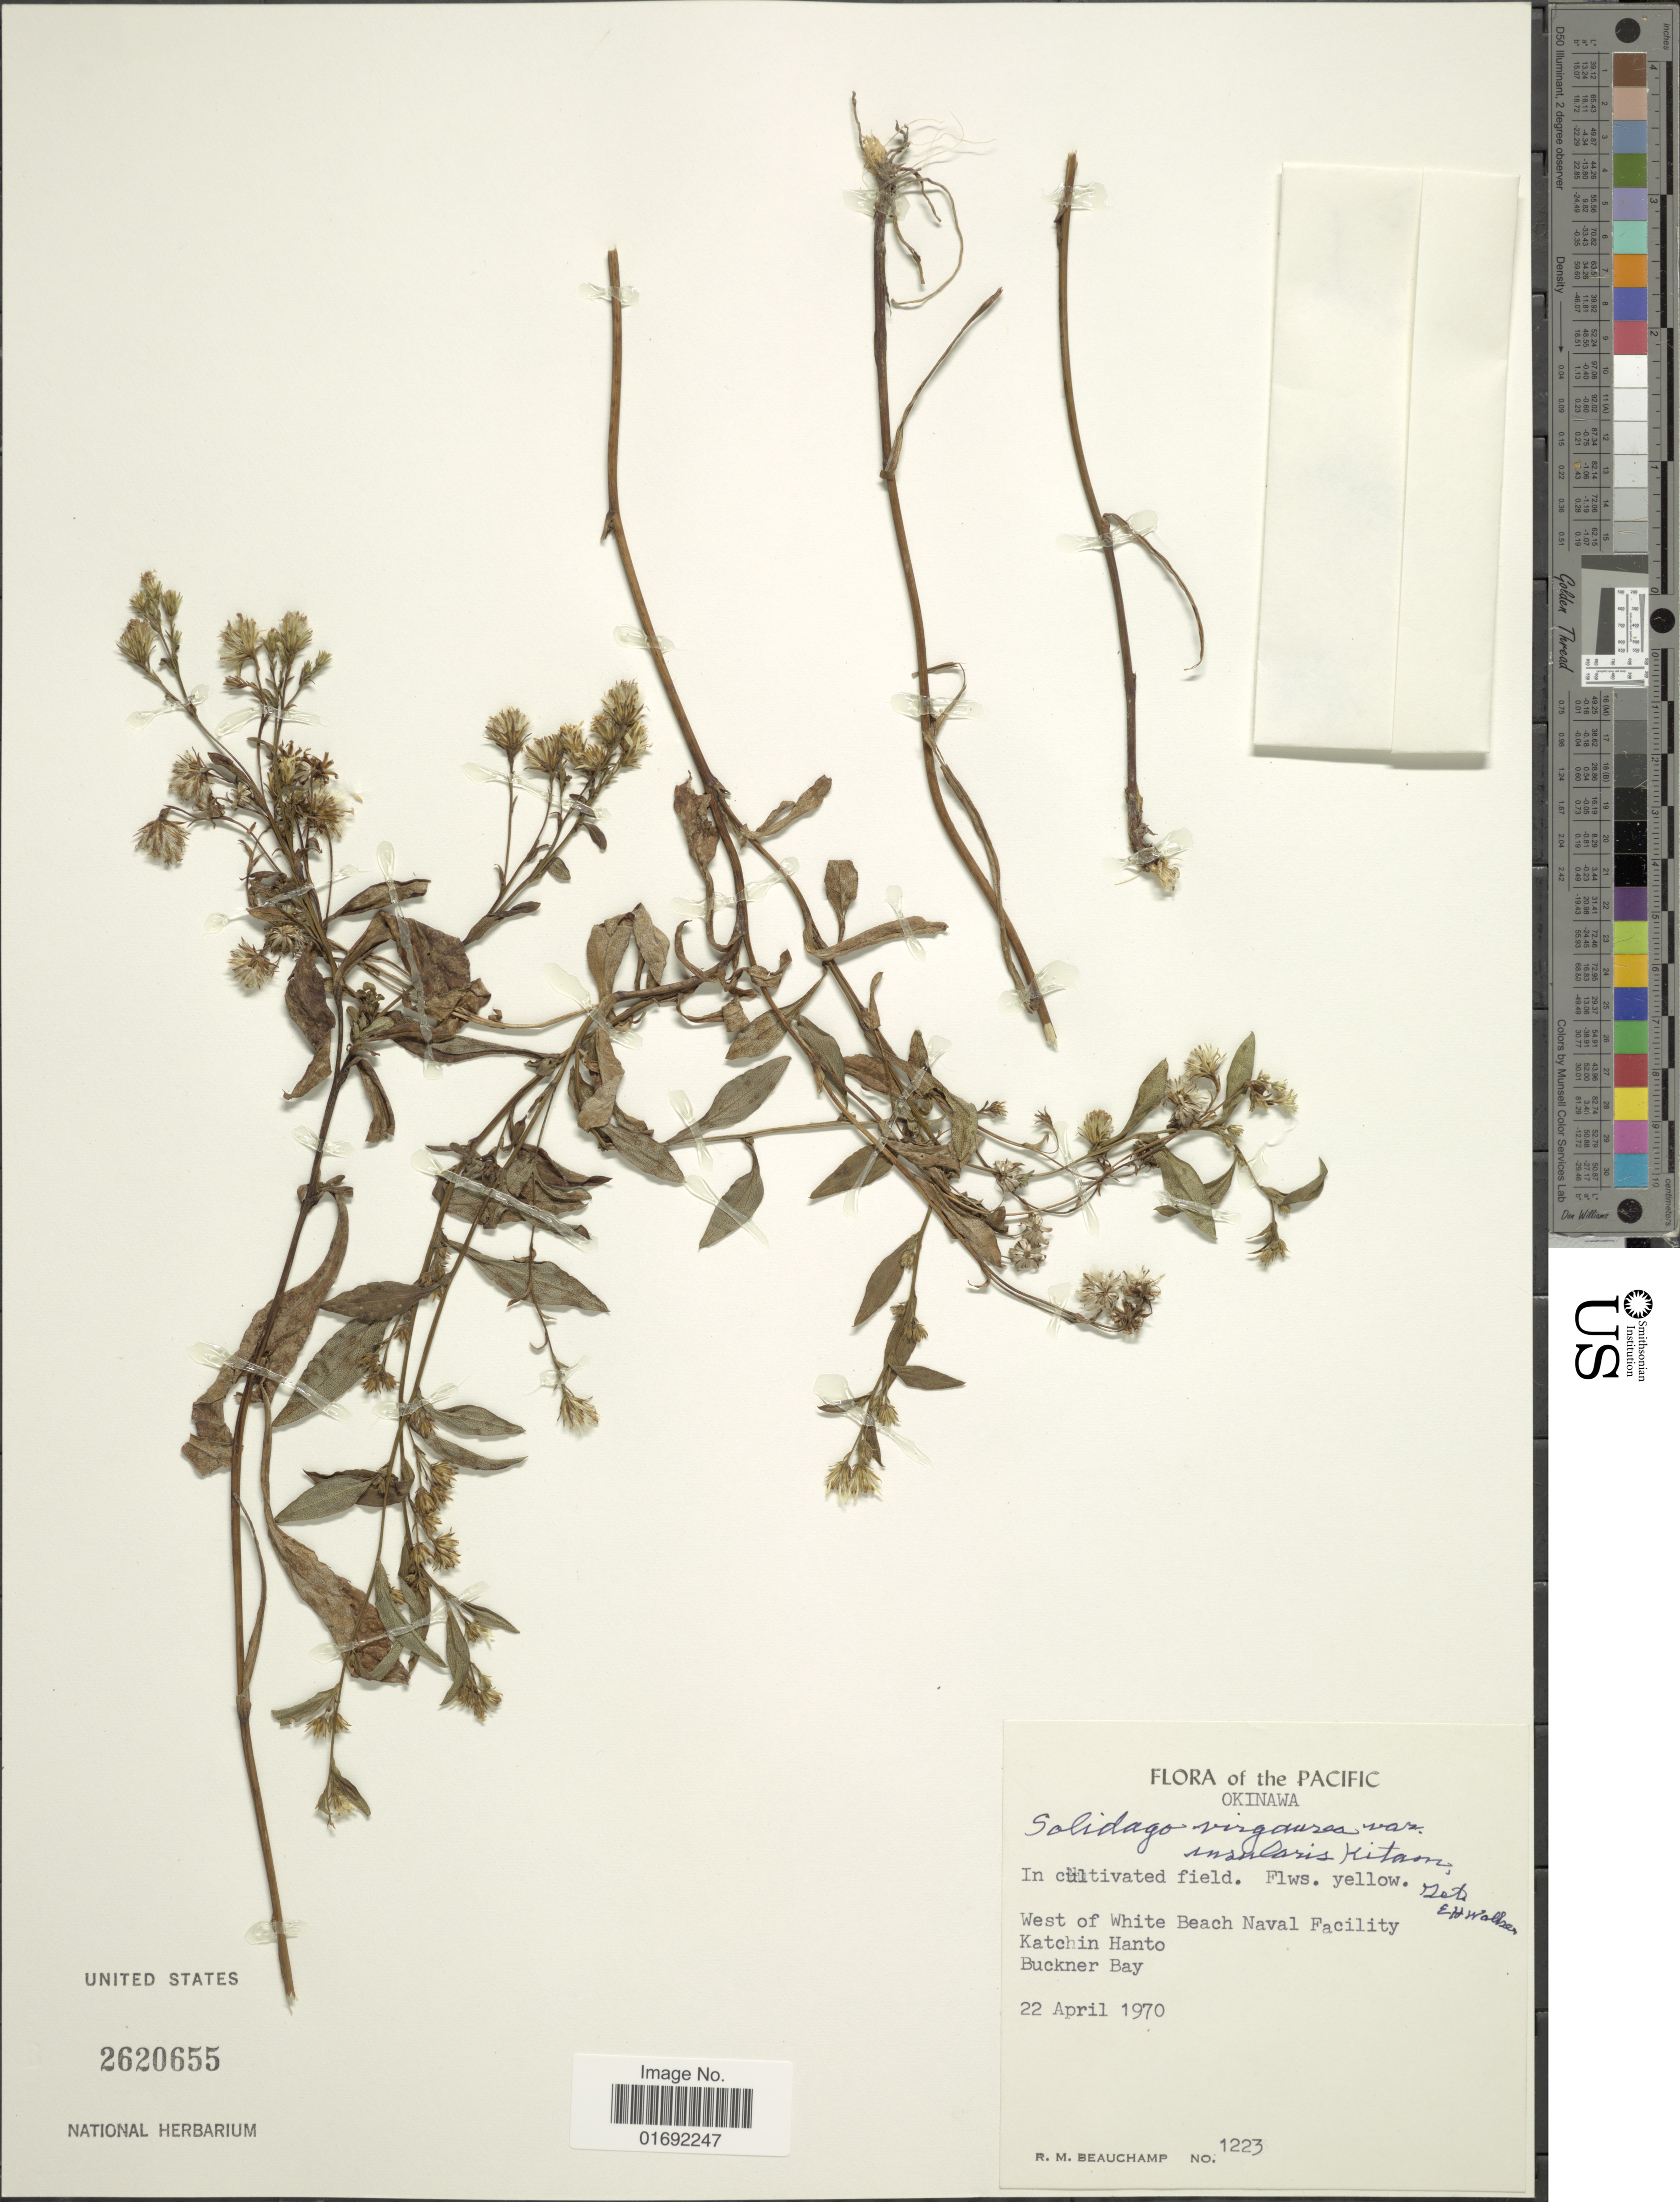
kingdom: Plantae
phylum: Tracheophyta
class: Magnoliopsida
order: Asterales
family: Asteraceae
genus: Solidago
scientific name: Solidago virgaurea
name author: L.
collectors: R. Beauchamp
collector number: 1223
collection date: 1970-04-22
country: Japan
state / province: Okinawa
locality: Pacific, west of White Beach Naval Facility, Katchin Hanto, Buckner Bay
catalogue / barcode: US 2620655